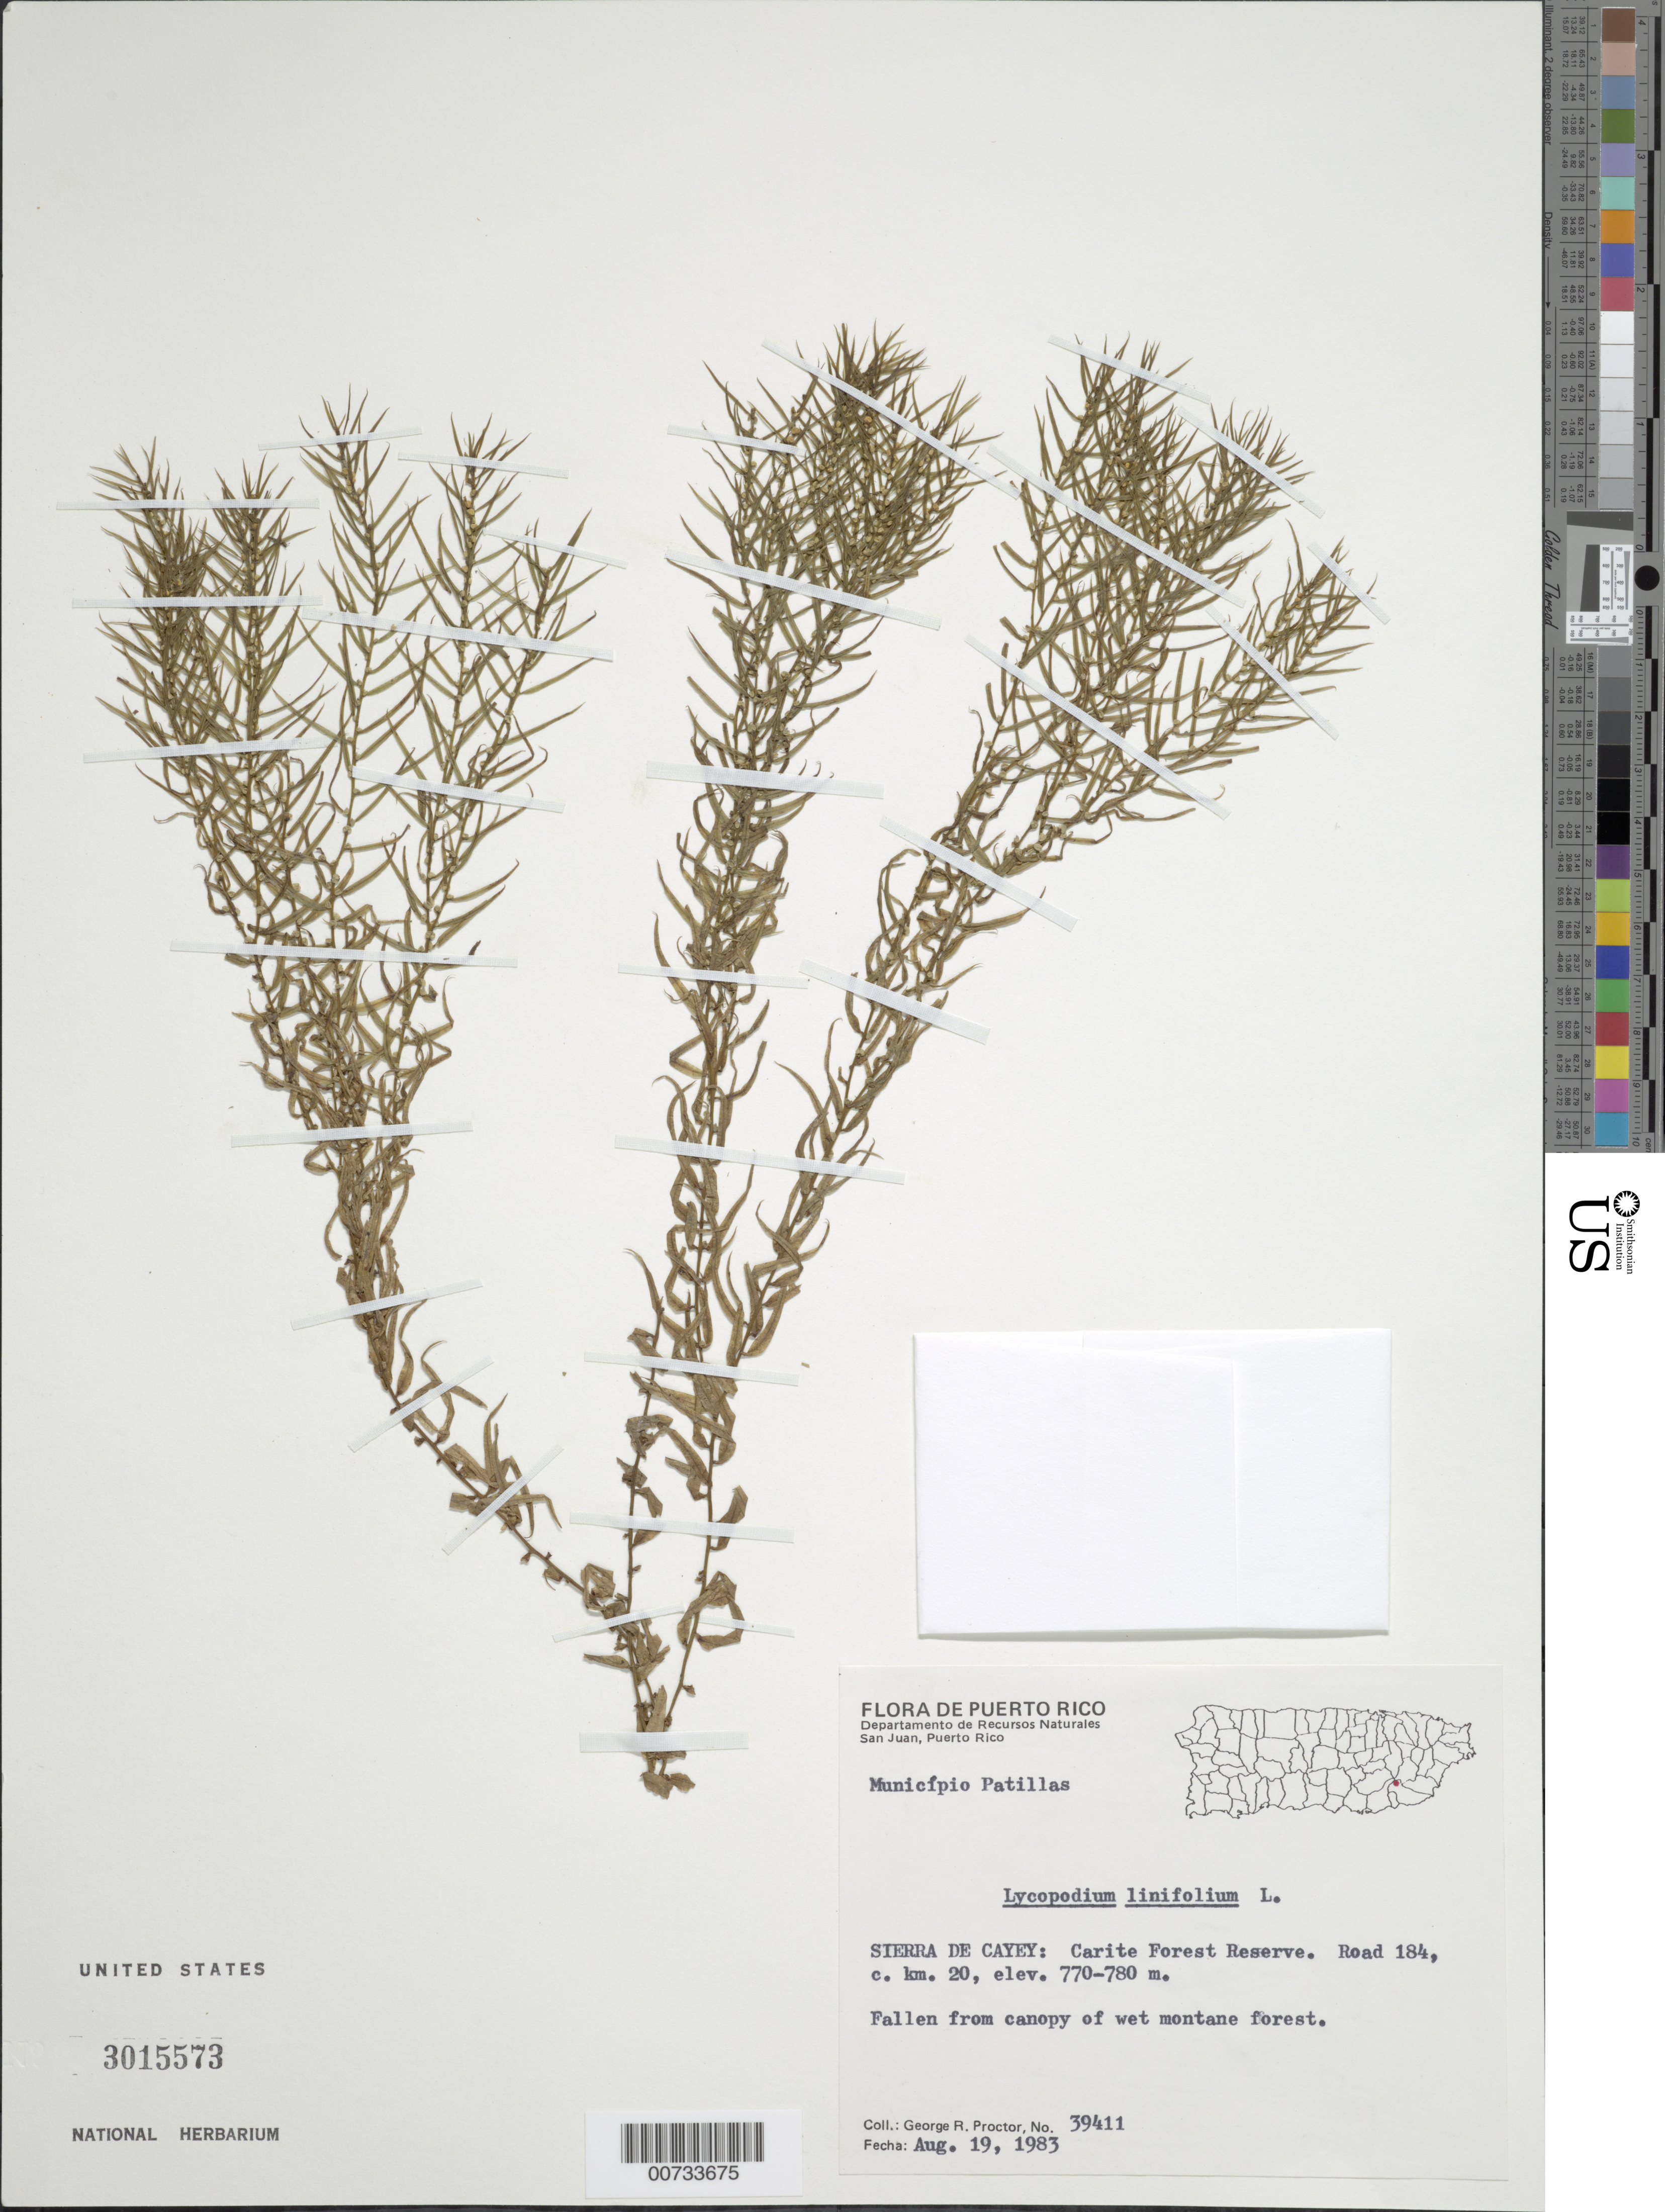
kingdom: Plantae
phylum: Tracheophyta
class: Lycopodiopsida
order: Lycopodiales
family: Lycopodiaceae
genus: Phlegmariurus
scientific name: Phlegmariurus linifolius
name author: (L.) B. Øllg.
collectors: G. R. Proctor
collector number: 39411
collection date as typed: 19 Aug 1983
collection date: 1983-08-19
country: Puerto Rico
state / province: Patillas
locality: Mun. Patillas: Sierra de Cayey, Carite Forest Reserve, Rd 184, c. km 20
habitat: Fallen from canopy of wet montane forest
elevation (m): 770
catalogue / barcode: US 3015573